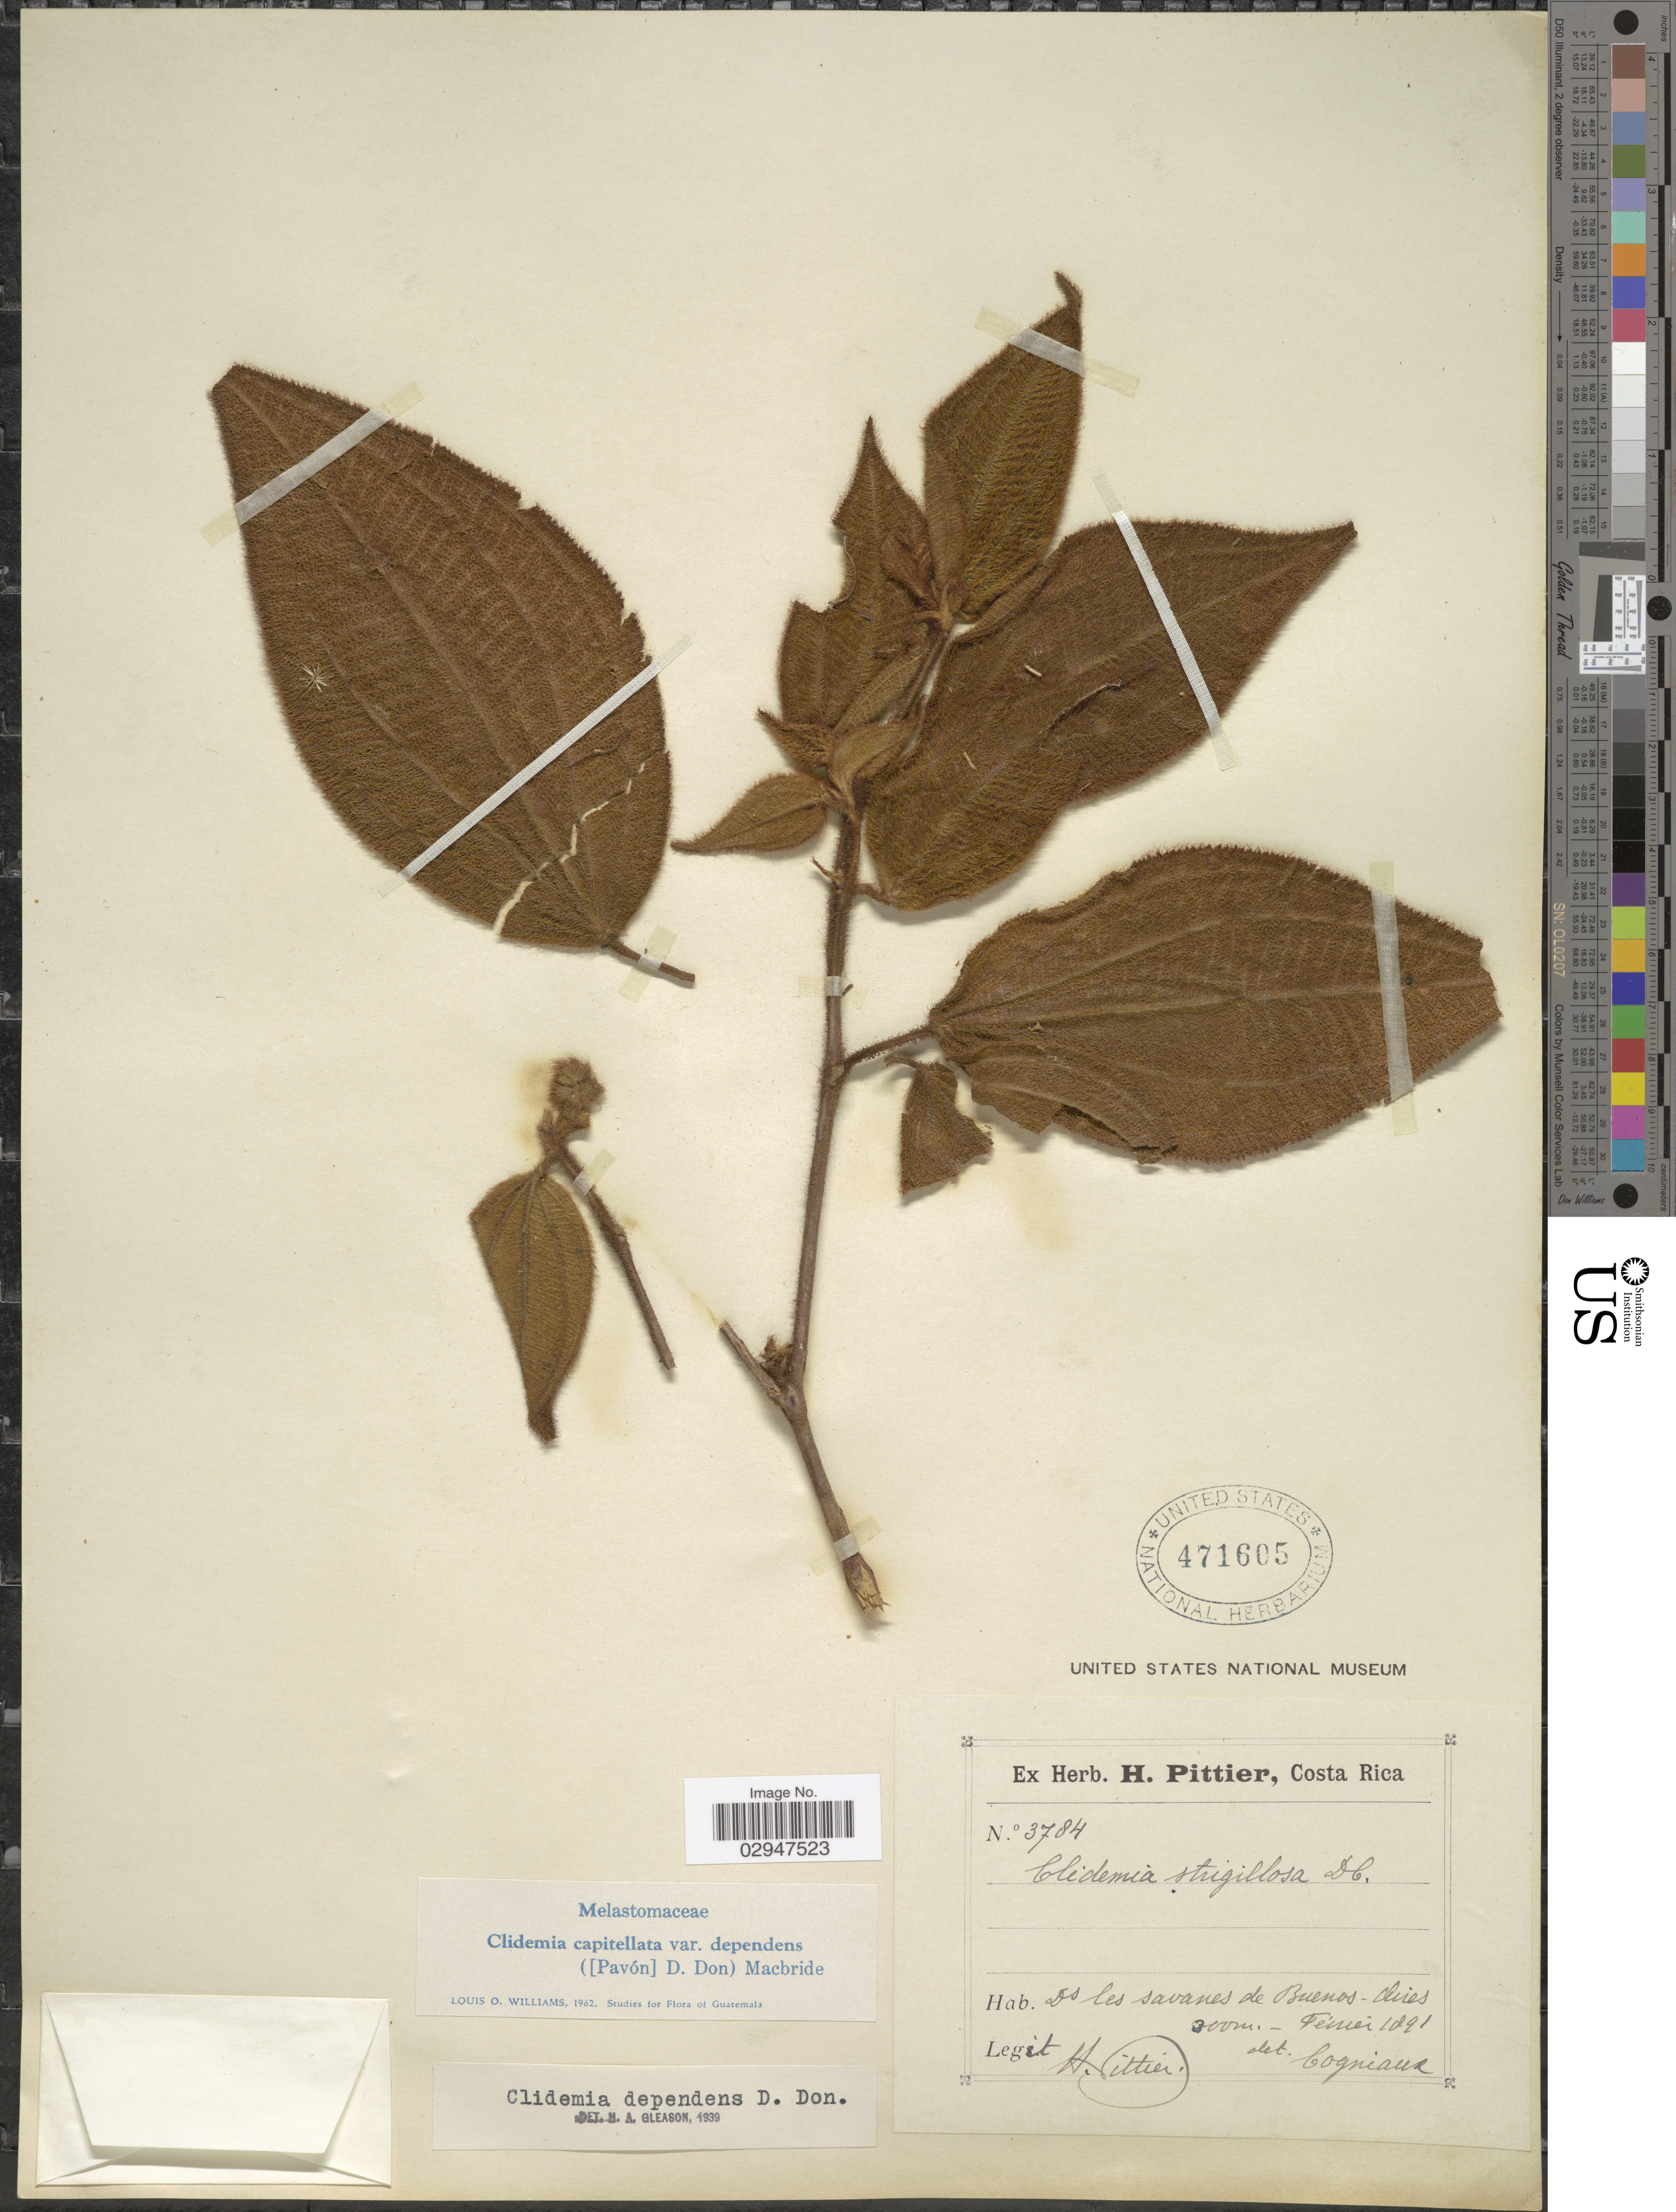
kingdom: Plantae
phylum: Tracheophyta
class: Magnoliopsida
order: Myrtales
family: Melastomataceae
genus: Clidemia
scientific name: Clidemia capitellata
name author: (Bonpl.) D. Don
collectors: H. F. Pittier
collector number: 3784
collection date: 1891-02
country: Costa Rica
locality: Ds les savanes de Buenos-Aires.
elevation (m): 300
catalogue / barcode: US 471605